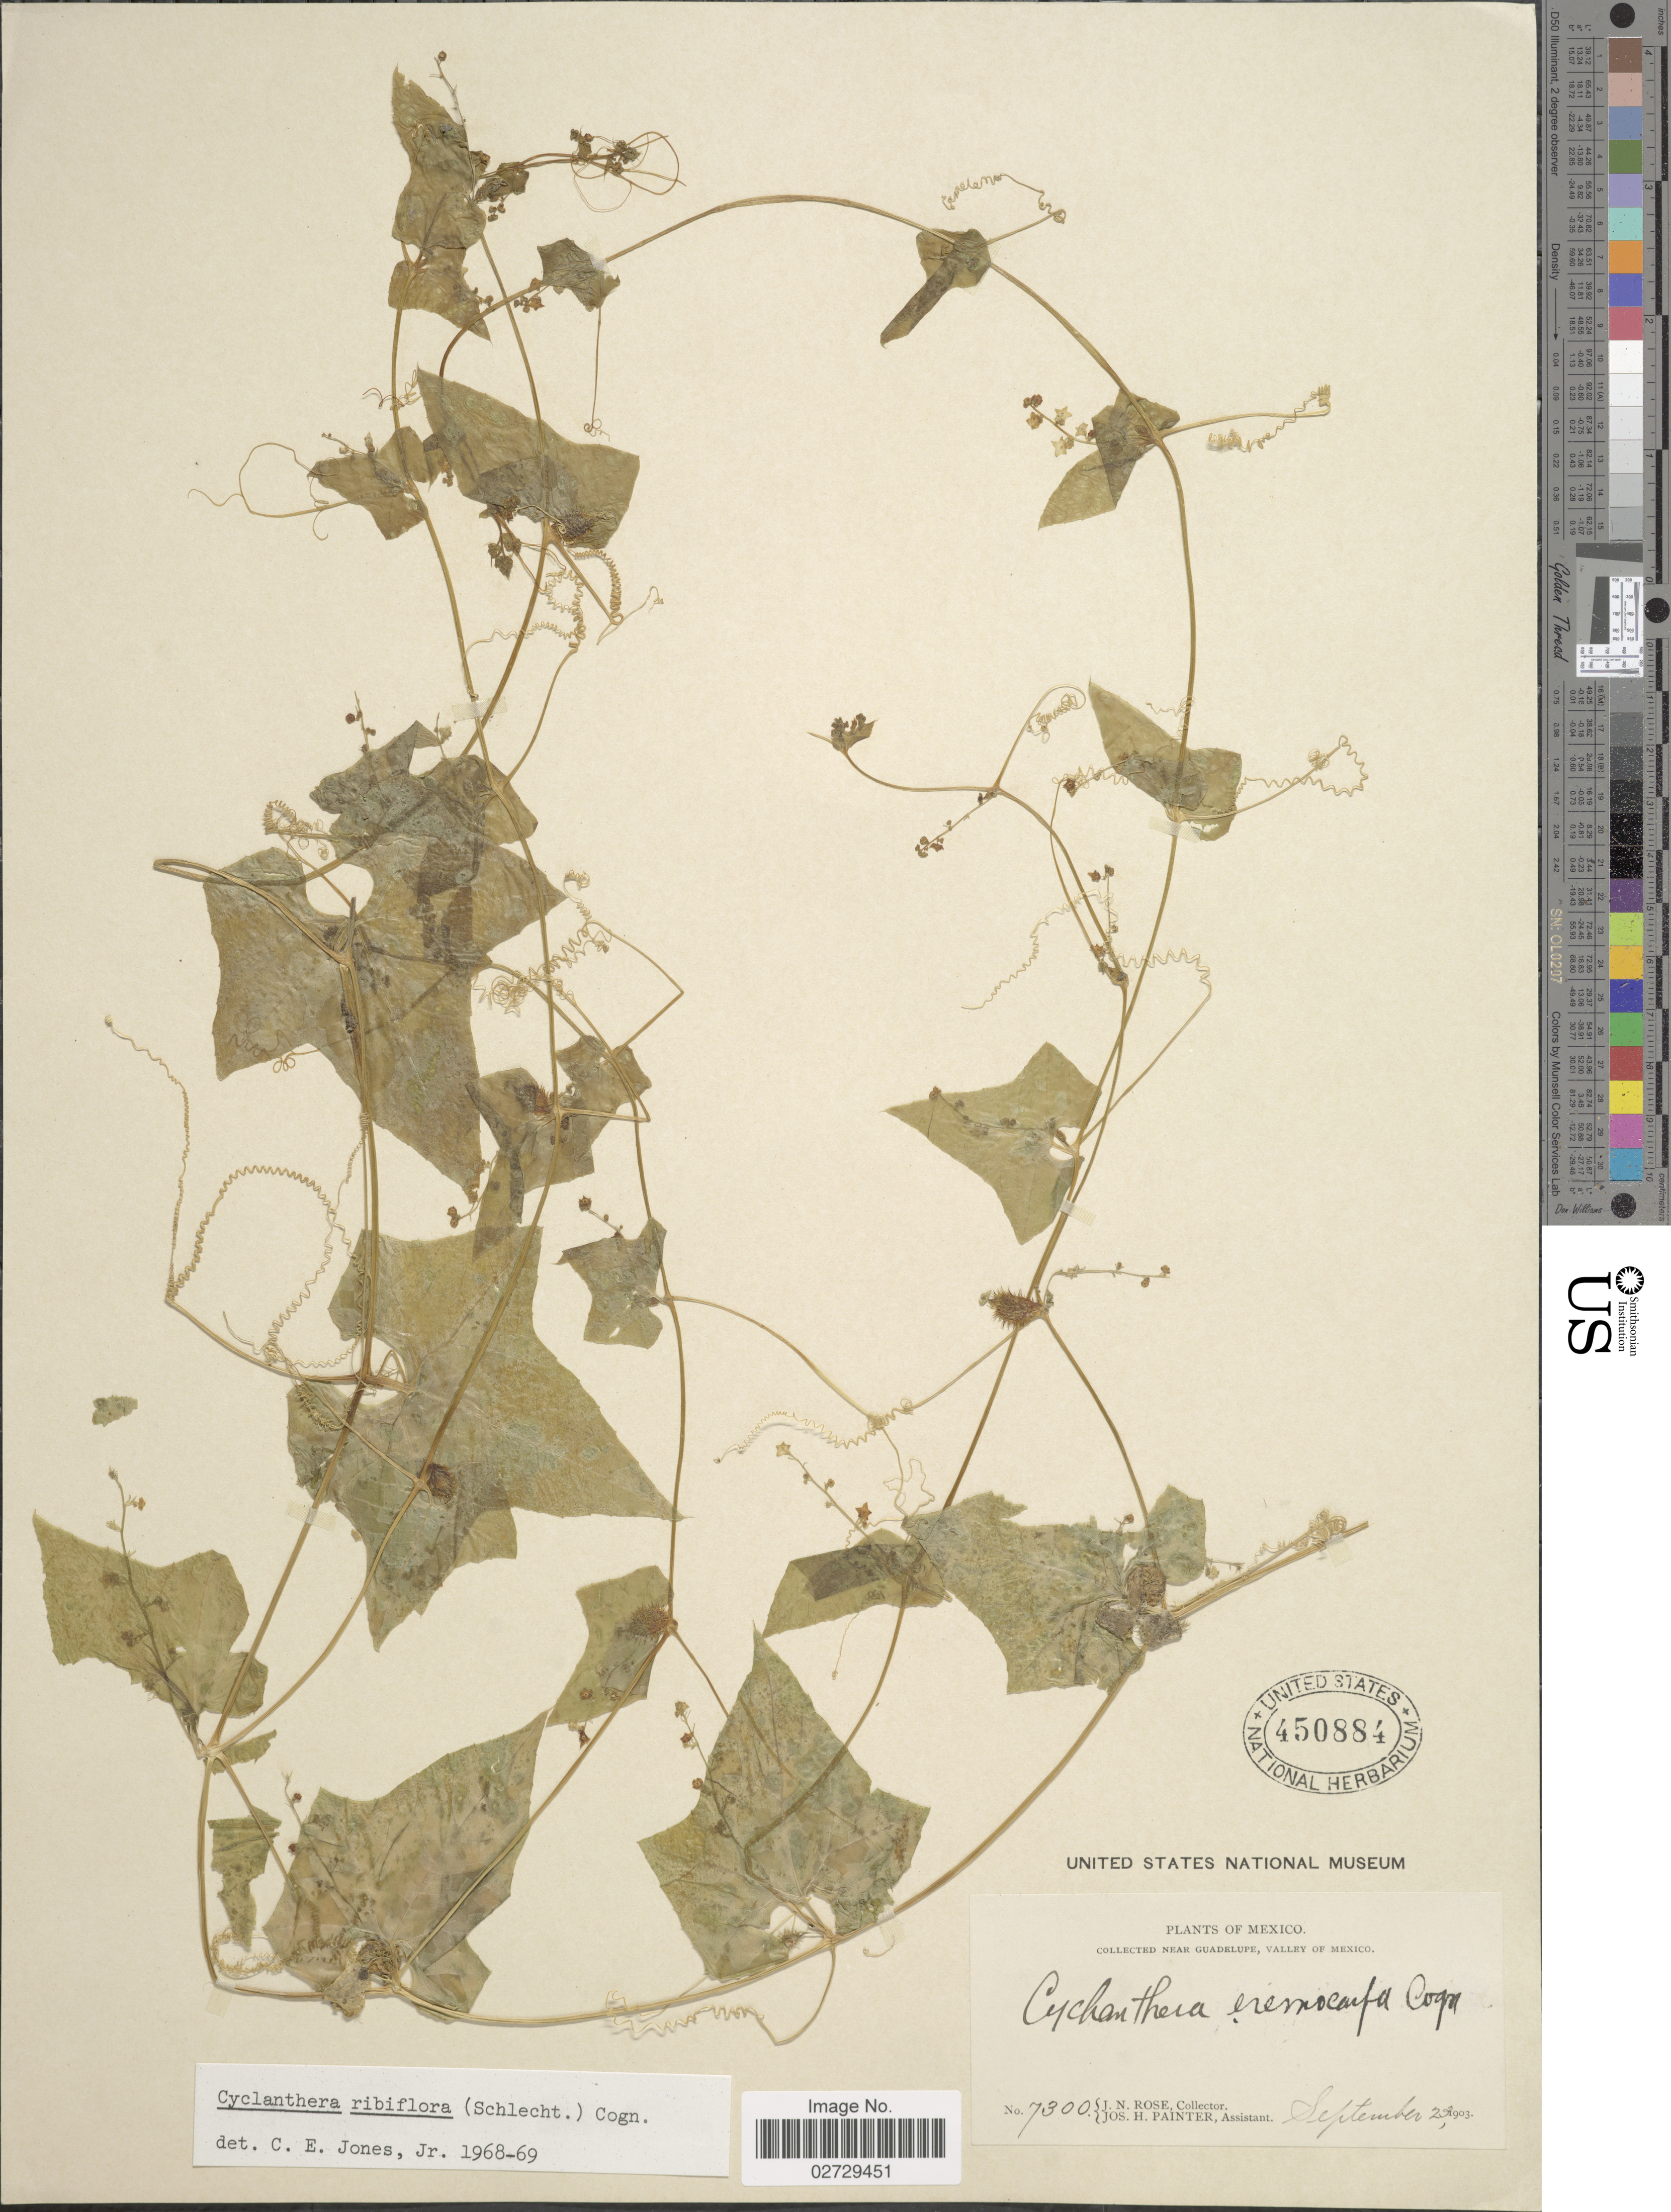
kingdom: Plantae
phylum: Tracheophyta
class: Magnoliopsida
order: Cucurbitales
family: Cucurbitaceae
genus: Cyclanthera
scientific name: Cyclanthera ribiflora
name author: (Schltdl.) Cogn.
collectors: J. N. Rose & J. H. Painter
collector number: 7300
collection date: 1903-09-23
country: Mexico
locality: Near Guadalupe, Valley of Mexico.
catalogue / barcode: US 450884